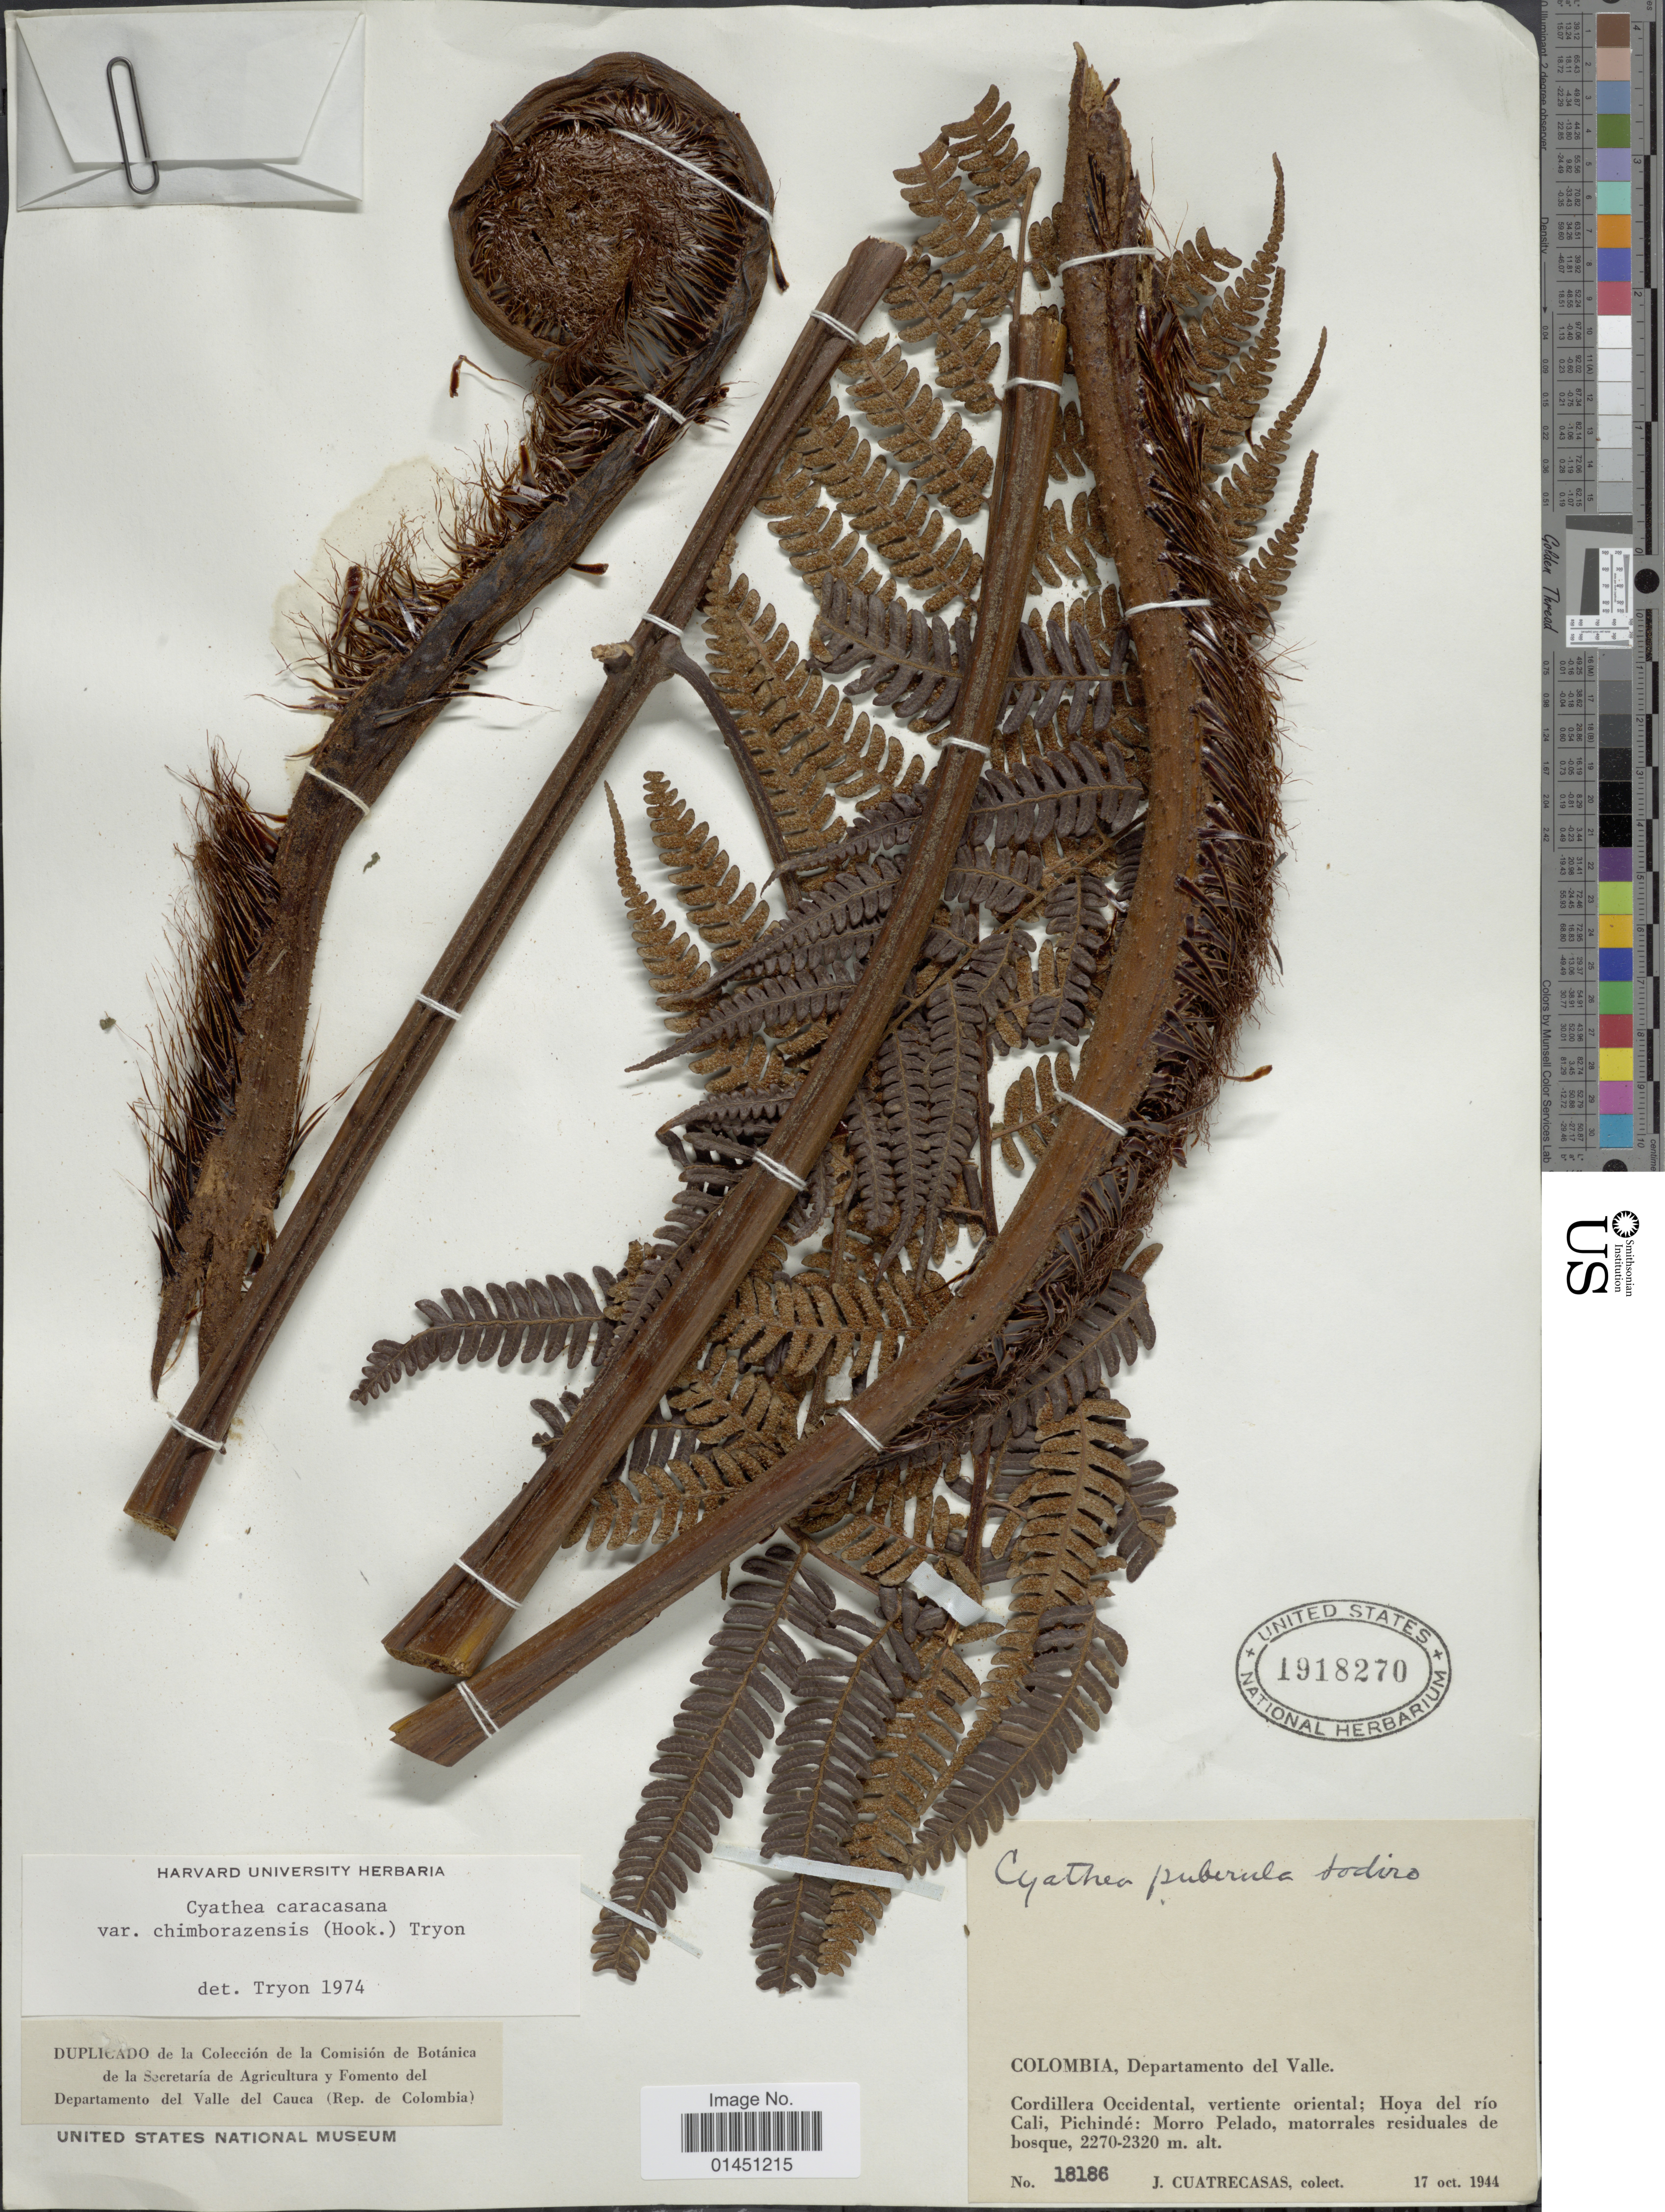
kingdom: Plantae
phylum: Tracheophyta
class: Polypodiopsida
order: Cyatheales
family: Cyatheaceae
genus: Cyathea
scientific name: Cyathea caracasana var. chimborazensis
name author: (Hook.) R.M. Tryon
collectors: J. Cuatrecasas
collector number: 18186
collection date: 1944-10-17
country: Colombia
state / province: Valle del Cauca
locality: Departamento del Valle, Cordillera Occidental, vertiente oriental; Hoya del rio Cali, Pichinde: Morro Pelado, matorrales residuales de bosque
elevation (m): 2270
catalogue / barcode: US 1918270